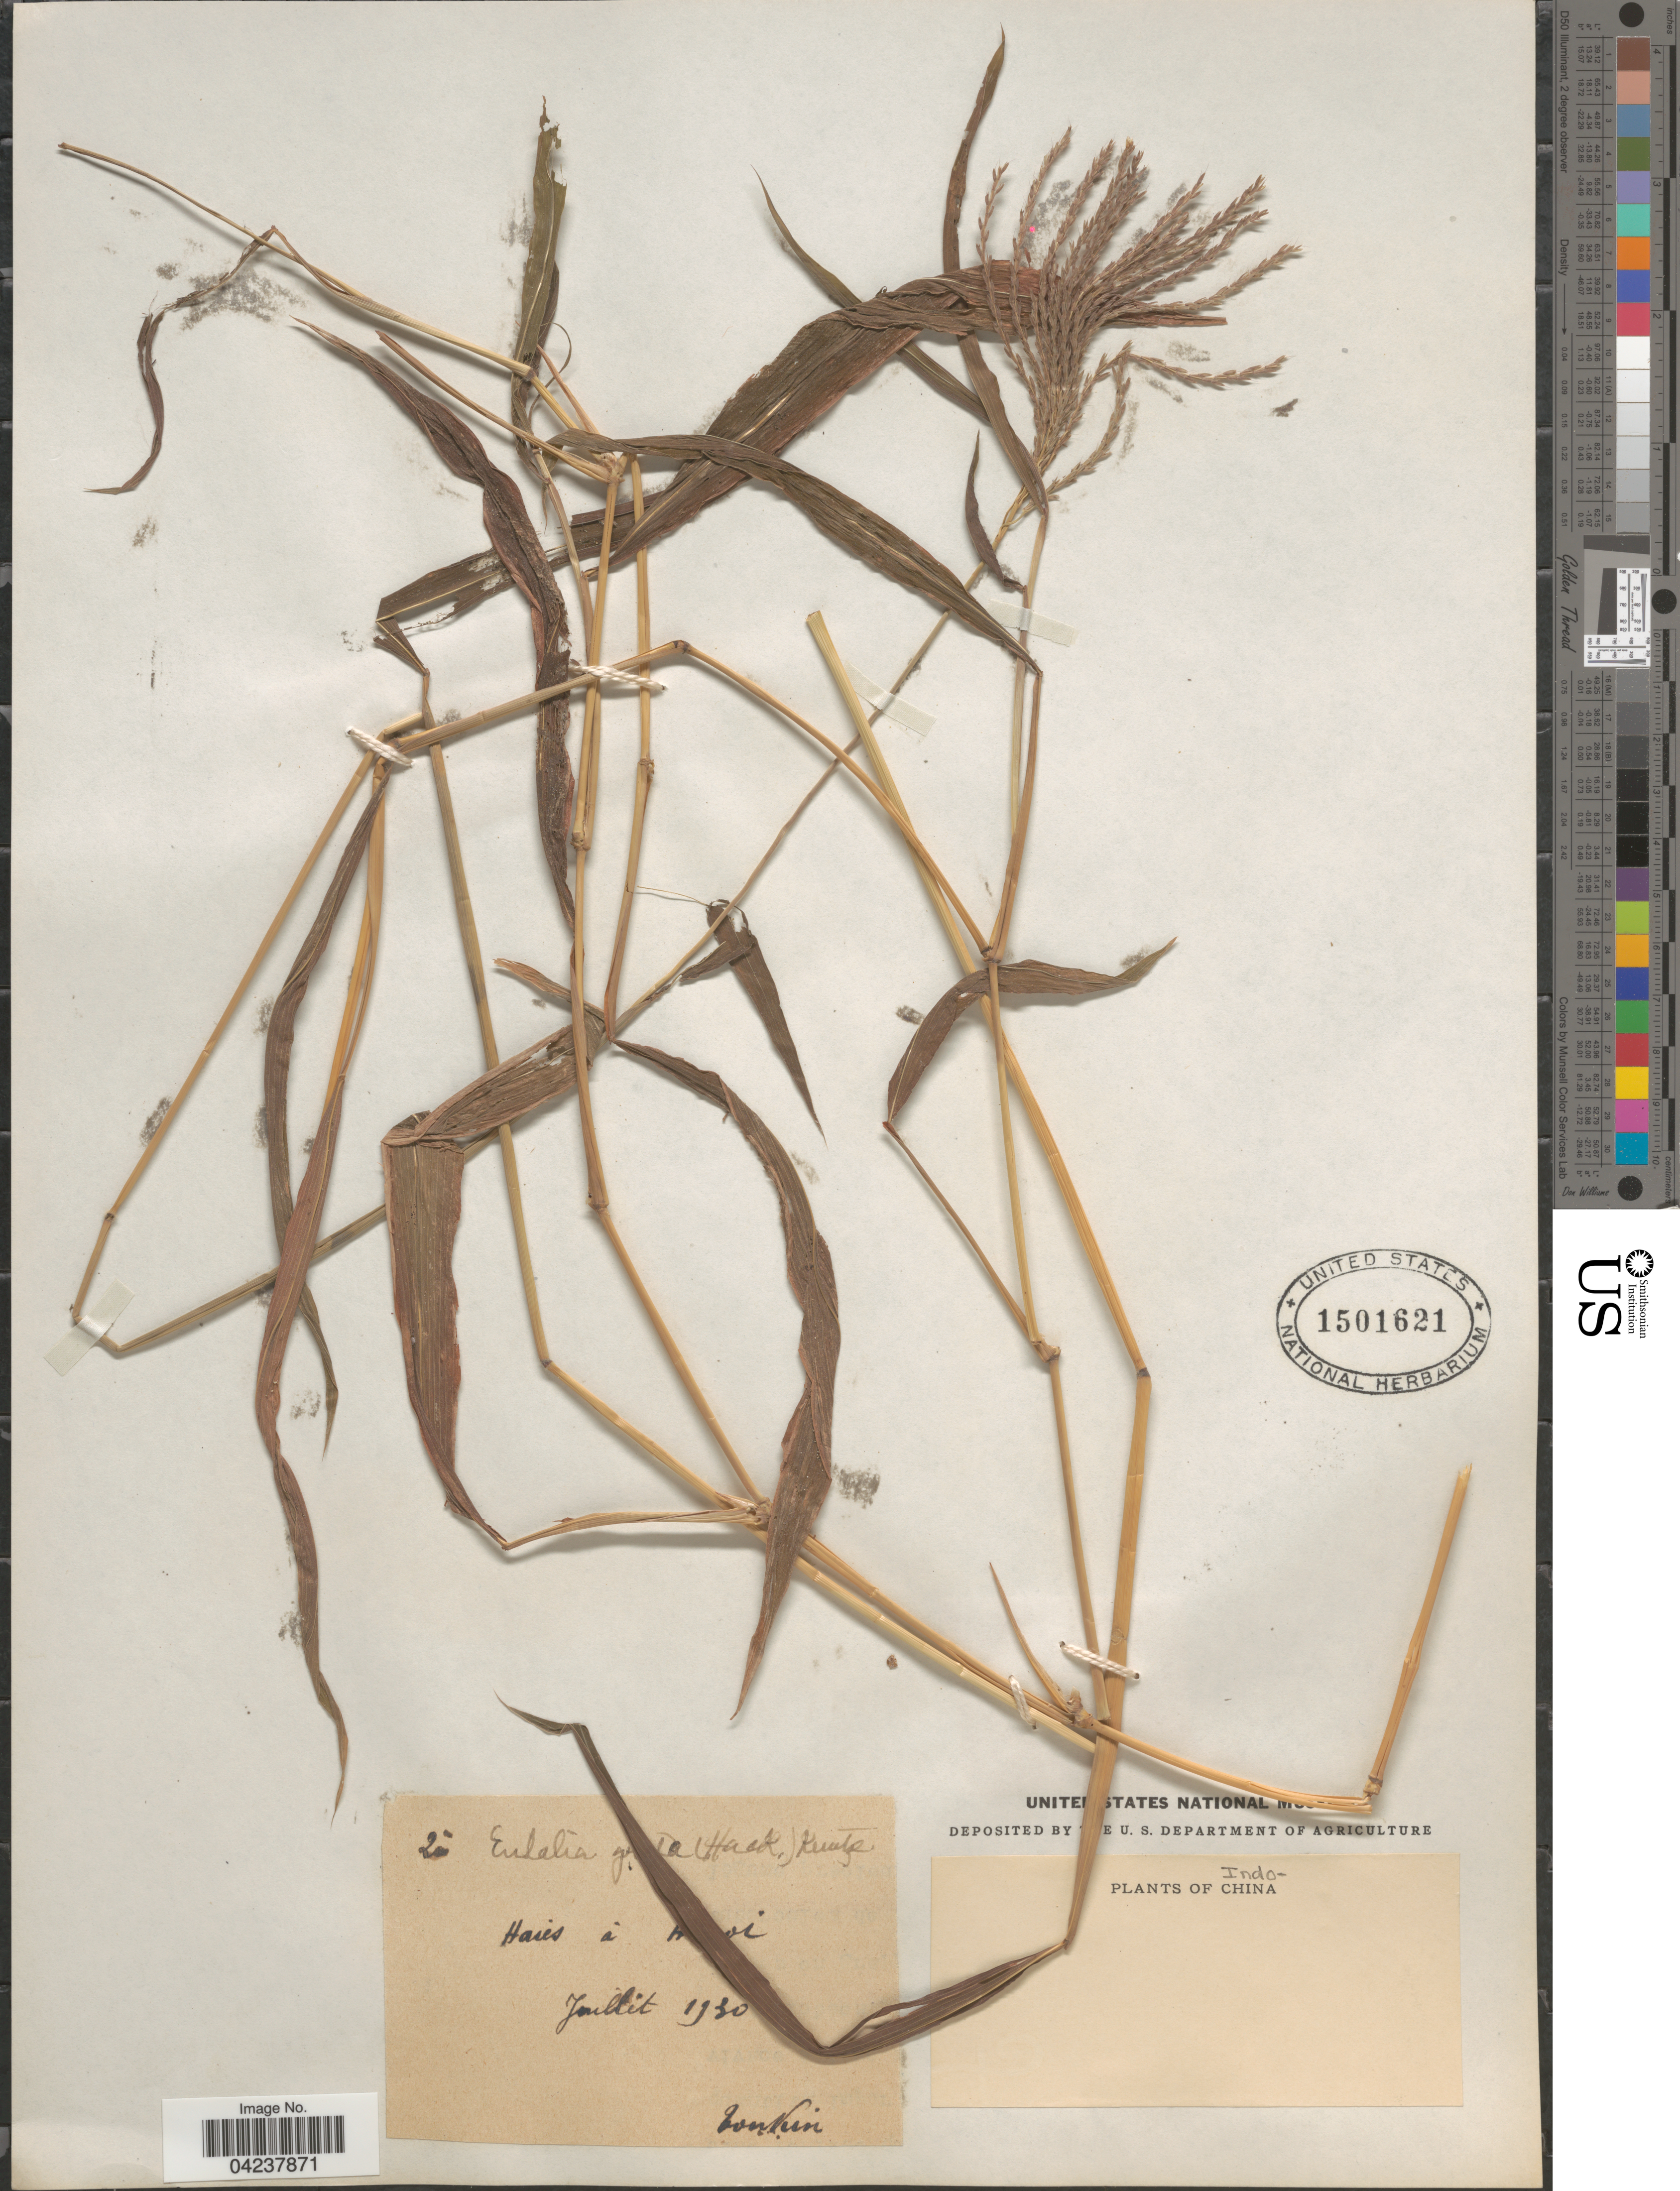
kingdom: Plantae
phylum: Tracheophyta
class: Liliopsida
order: Poales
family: Poaceae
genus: Microstegium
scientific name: Microstegium fasciculatum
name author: (L.) Henr.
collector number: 20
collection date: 1930-07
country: Vietnam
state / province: Ha Noi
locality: Haies à Hanoi [interpreted]. Tonkin. Indo-China.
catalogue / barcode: US 1501621